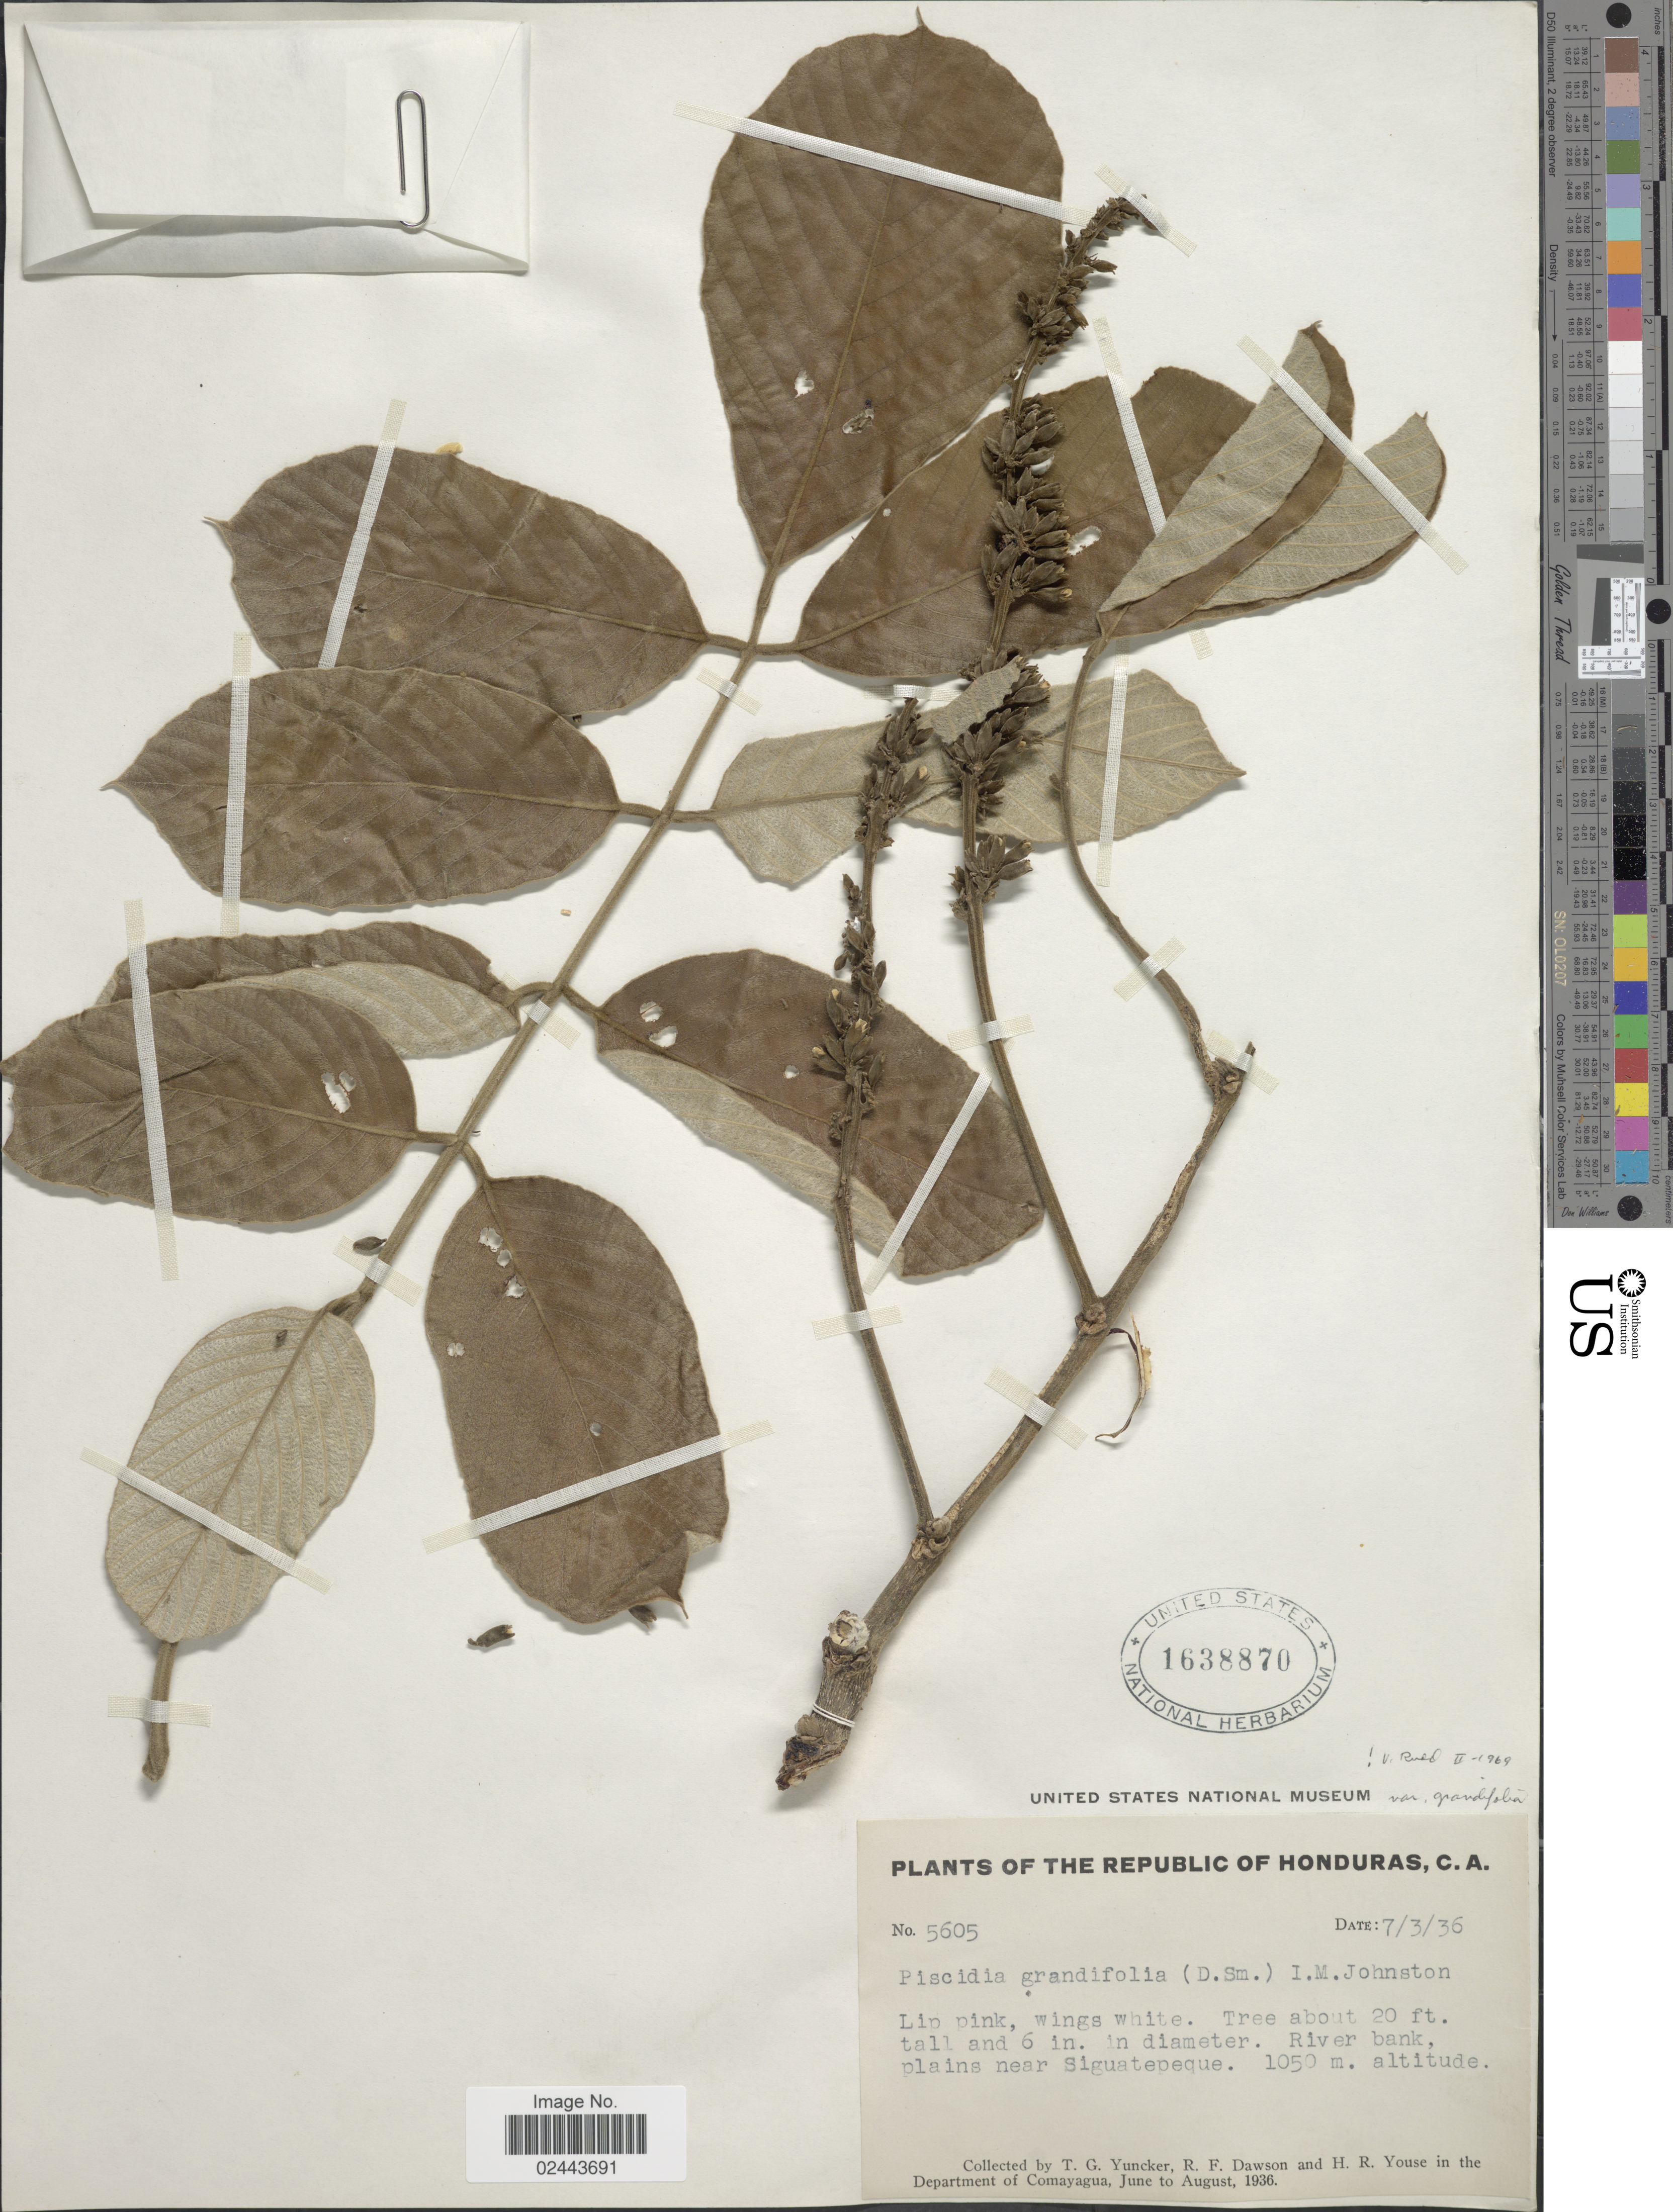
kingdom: Plantae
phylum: Tracheophyta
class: Magnoliopsida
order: Fabales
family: Fabaceae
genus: Piscidia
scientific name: Piscidia grandifolia var. grandifolia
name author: (Donn. Sm.) I.M. Johnst.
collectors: T. G. Yuncker, R. F. Dawson & H. Youse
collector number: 5605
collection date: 1936-03-07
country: Honduras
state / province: Comayagua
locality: River bank, plains near Siguatepeque.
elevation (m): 1050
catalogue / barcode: US 1638870